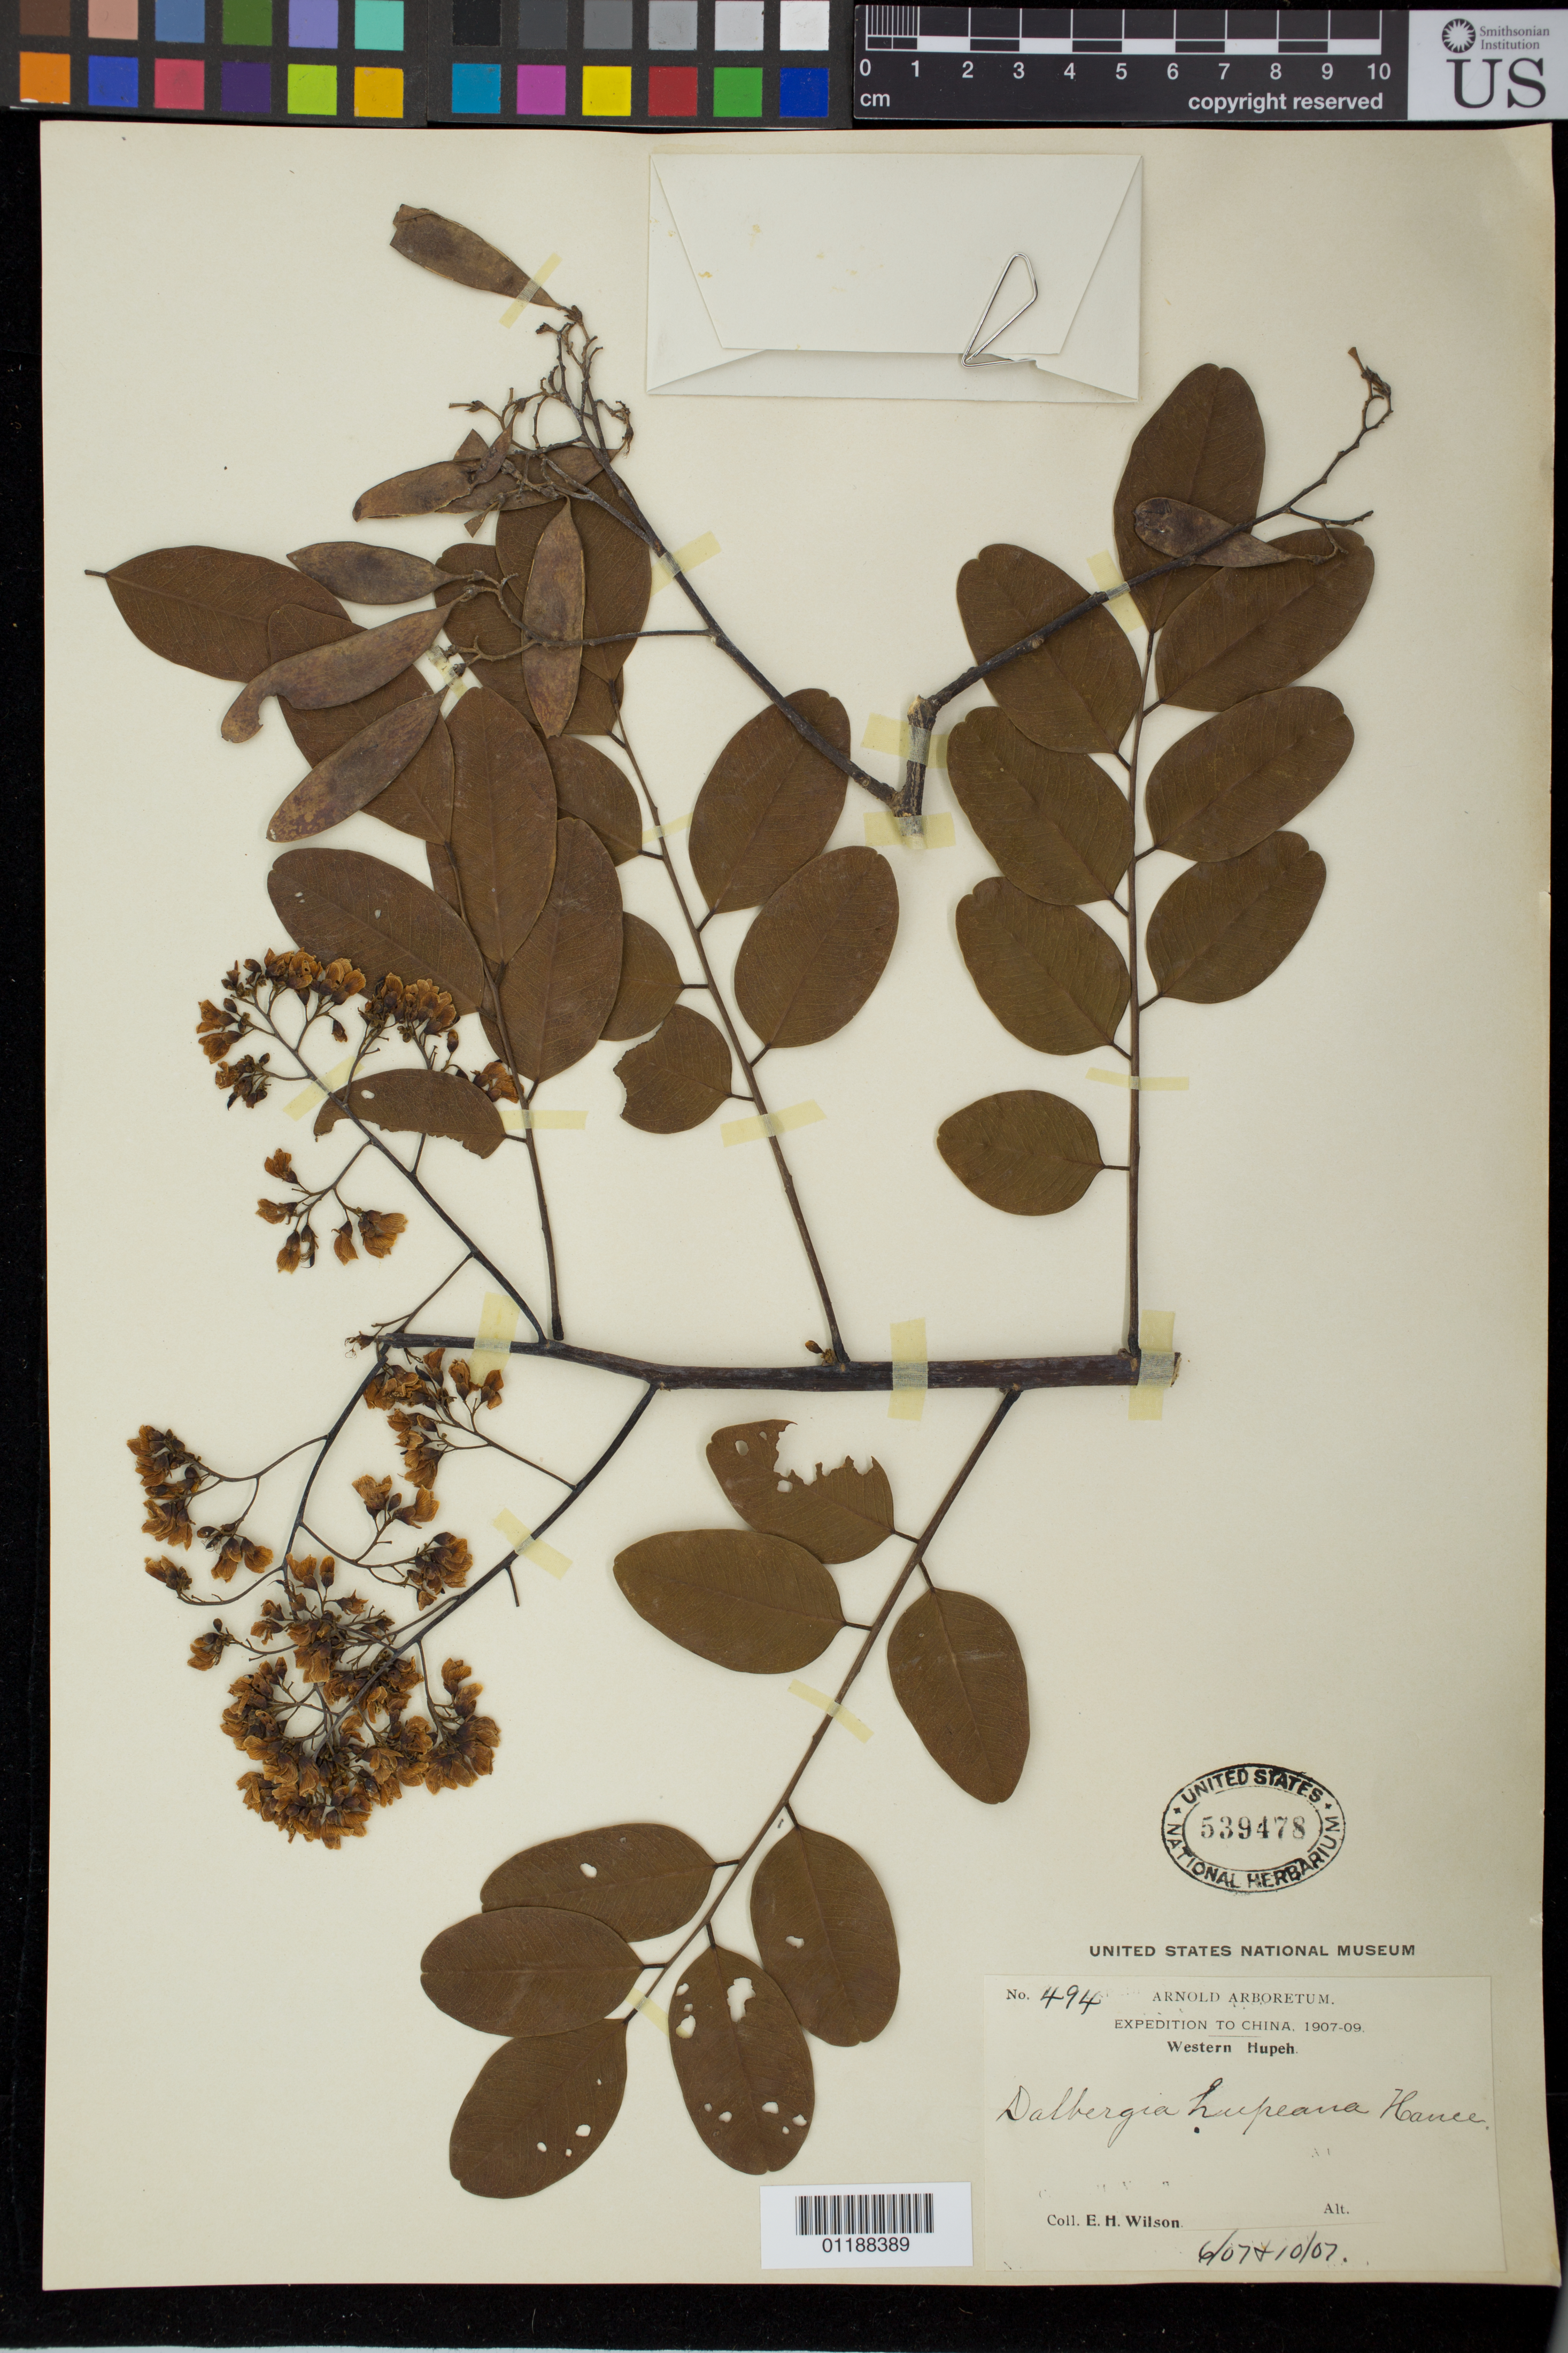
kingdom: Plantae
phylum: Tracheophyta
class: Magnoliopsida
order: Fabales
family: Fabaceae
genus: Dalbergia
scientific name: Dalbergia hupeana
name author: Hance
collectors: E. H. Wilson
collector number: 494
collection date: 1907-07-06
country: China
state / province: Hubei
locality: Western Hupeh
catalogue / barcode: US 539478